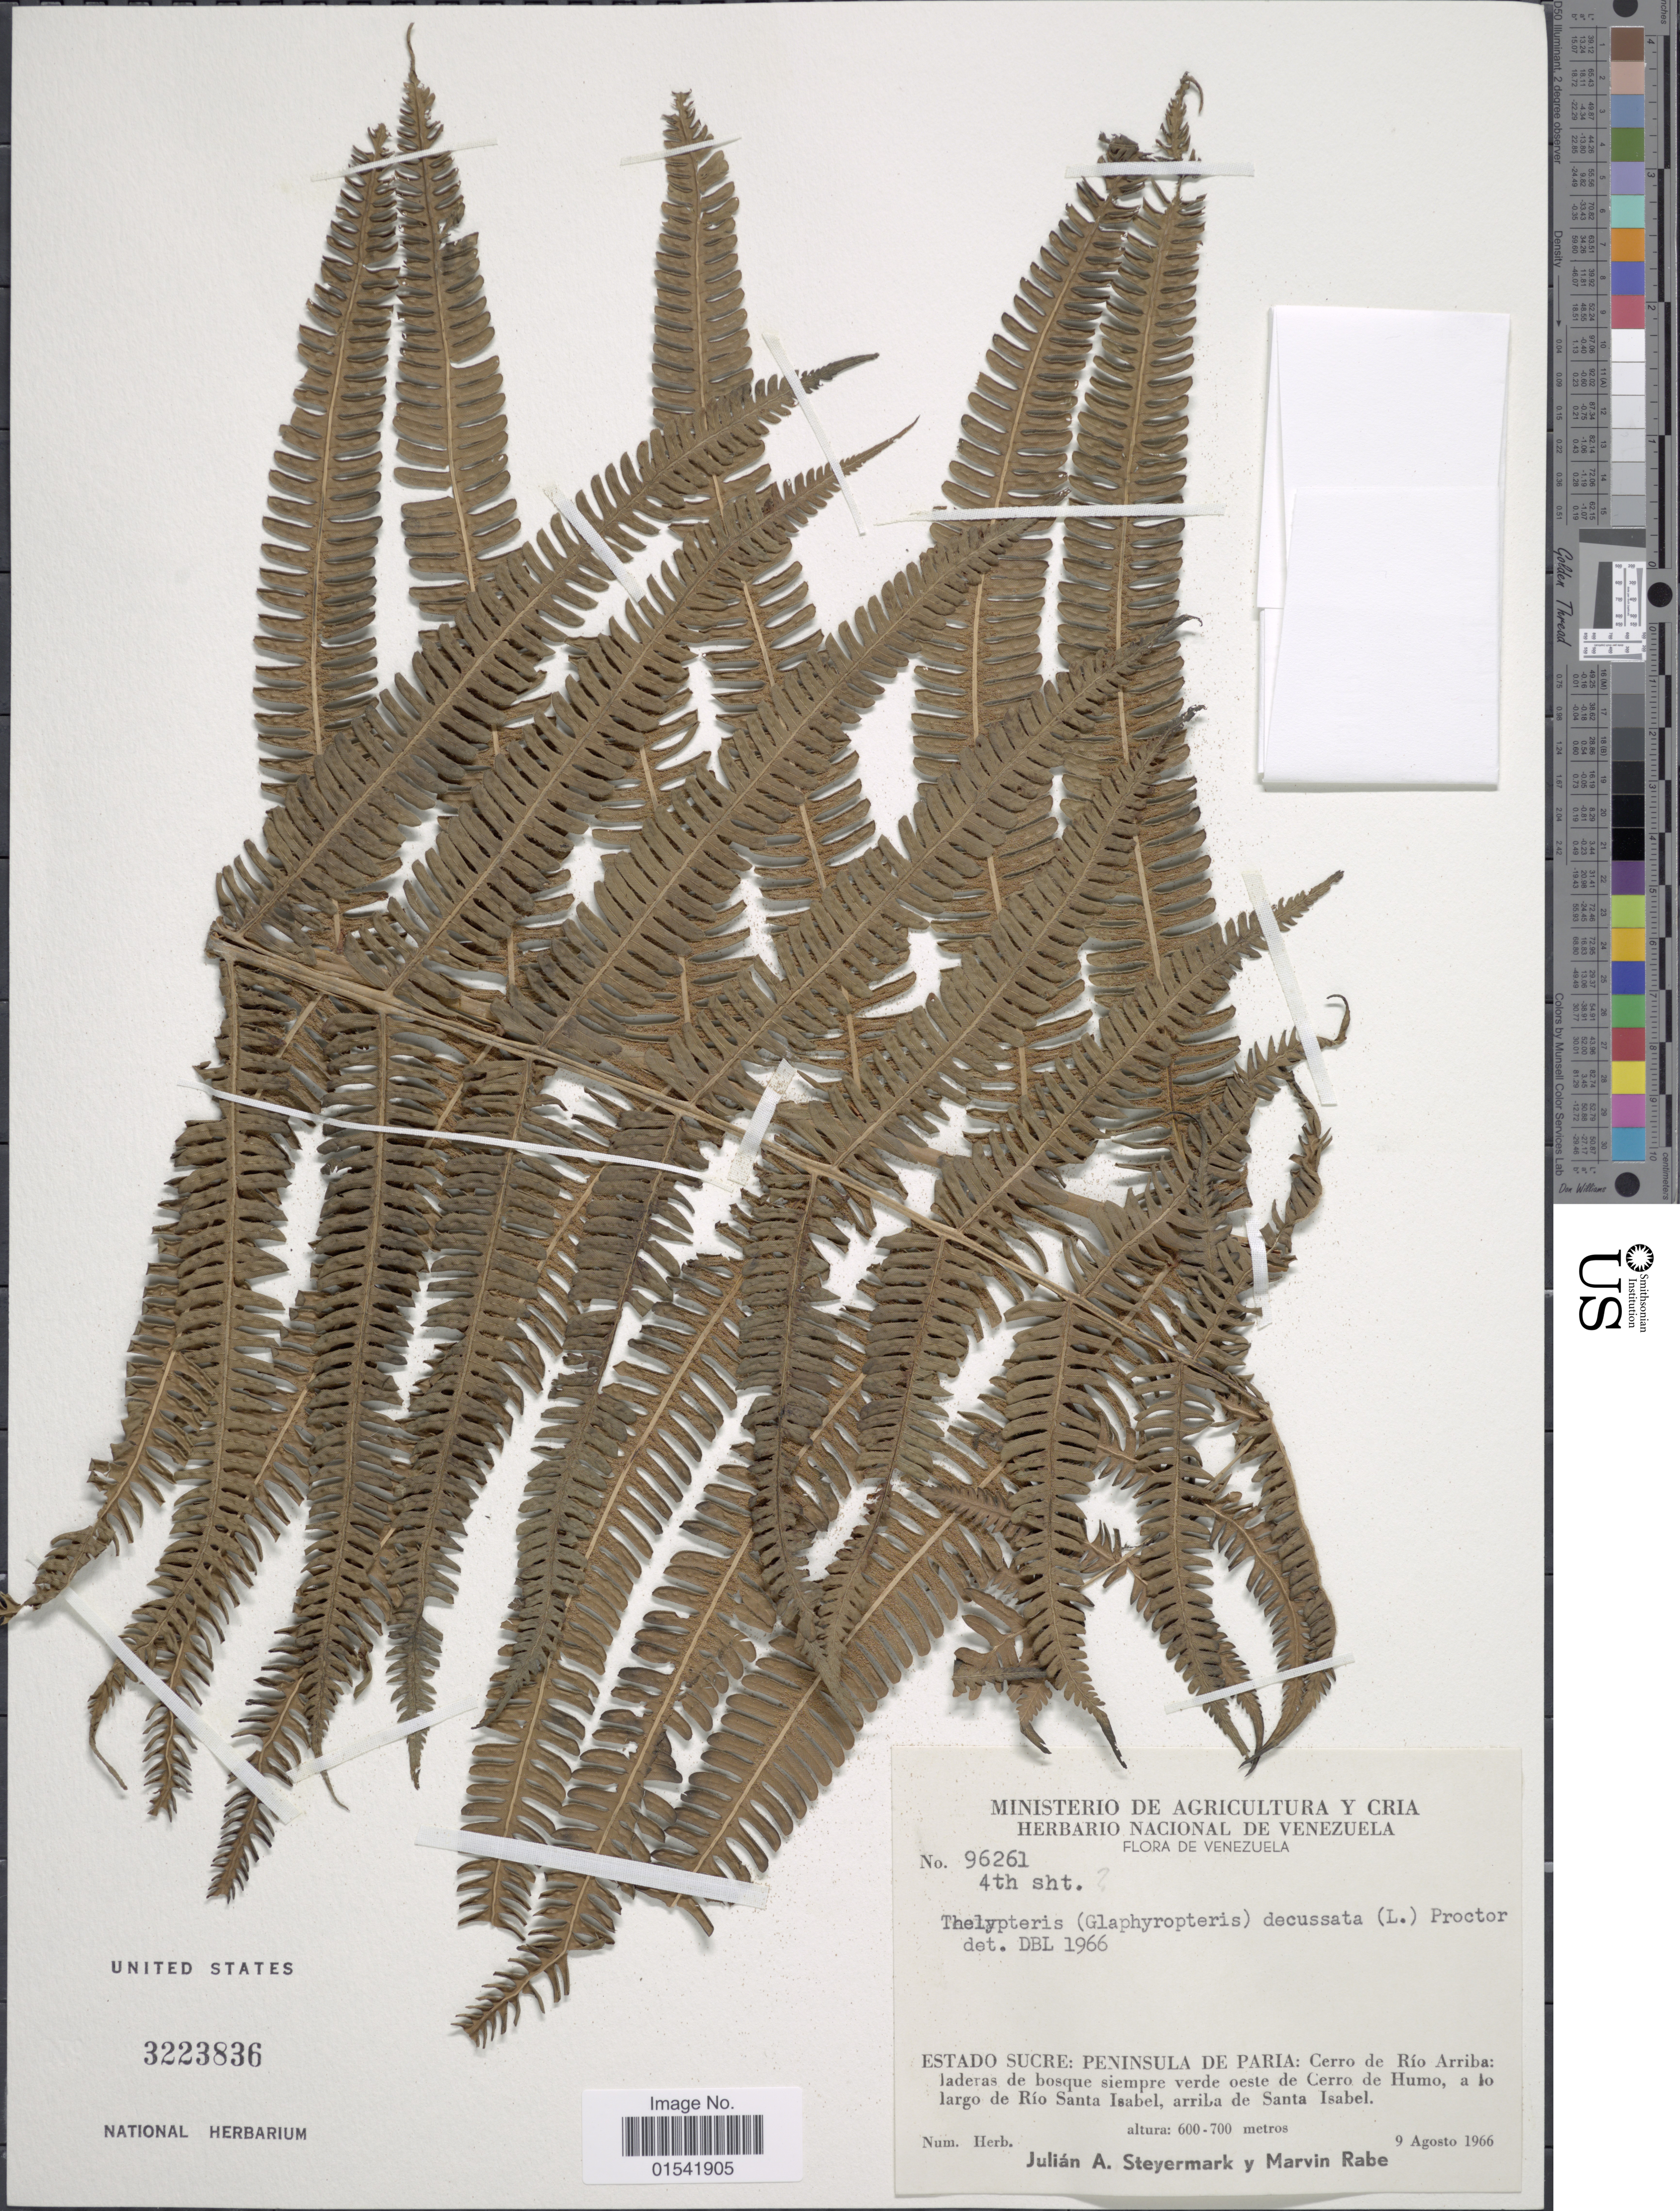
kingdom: Plantae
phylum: Tracheophyta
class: Polypodiopsida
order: Polypodiales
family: Thelypteridaceae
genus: Steiropteris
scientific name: Steiropteris decussata var. decussata (L.) comb. nov., ined. 2015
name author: (L.)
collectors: J. Steyermark & M. Rabe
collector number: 96261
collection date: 1966-08-09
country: Venezuela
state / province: Sucre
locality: Peninsula de Paria: Cerro de Río Arriba: laderas de bosque siempre verde oeste de Cerro de Humo, a lo largo de Río Santa Isabel, arriba de Santa Isabel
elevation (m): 600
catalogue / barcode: US 3223836